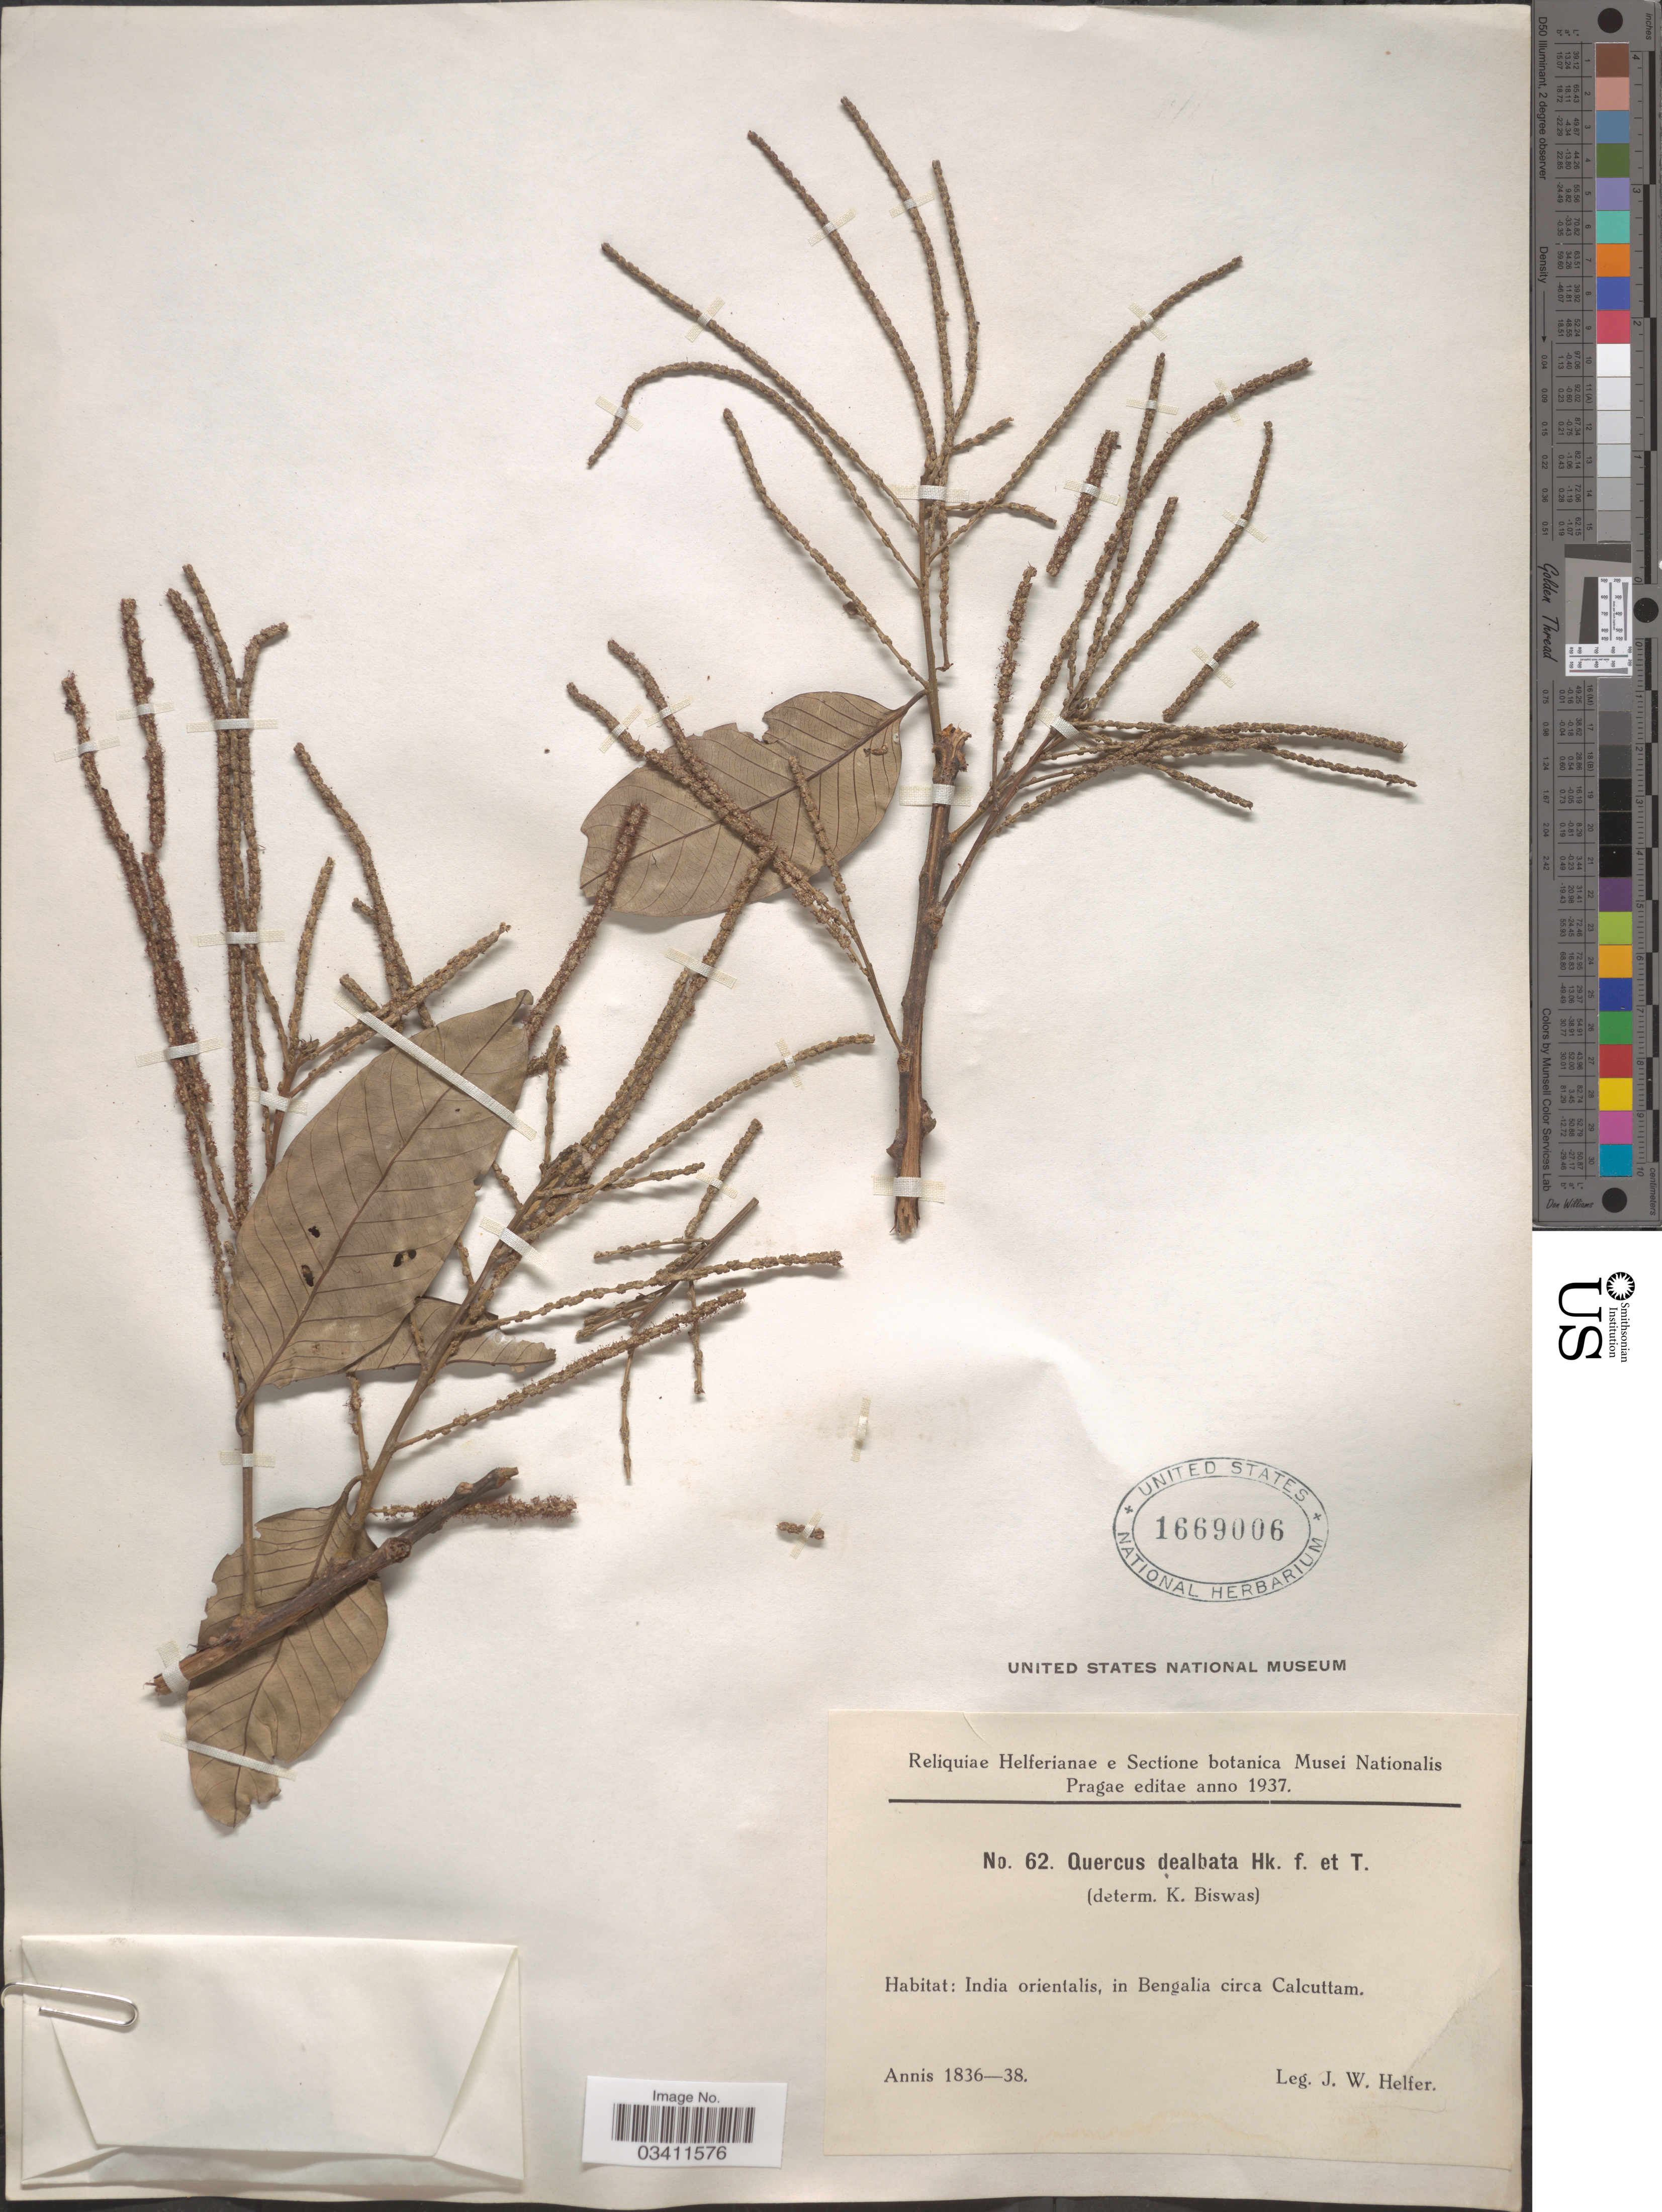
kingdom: Plantae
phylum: Tracheophyta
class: Magnoliopsida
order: Fagales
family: Fagaceae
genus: Quercus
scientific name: Quercus dealbata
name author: Hook. f. & Thomson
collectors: J. W. Helfer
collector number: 62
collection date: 1836/1838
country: India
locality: India orientalis, in Bengalia circa Calcuttam.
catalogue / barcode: US 1669006